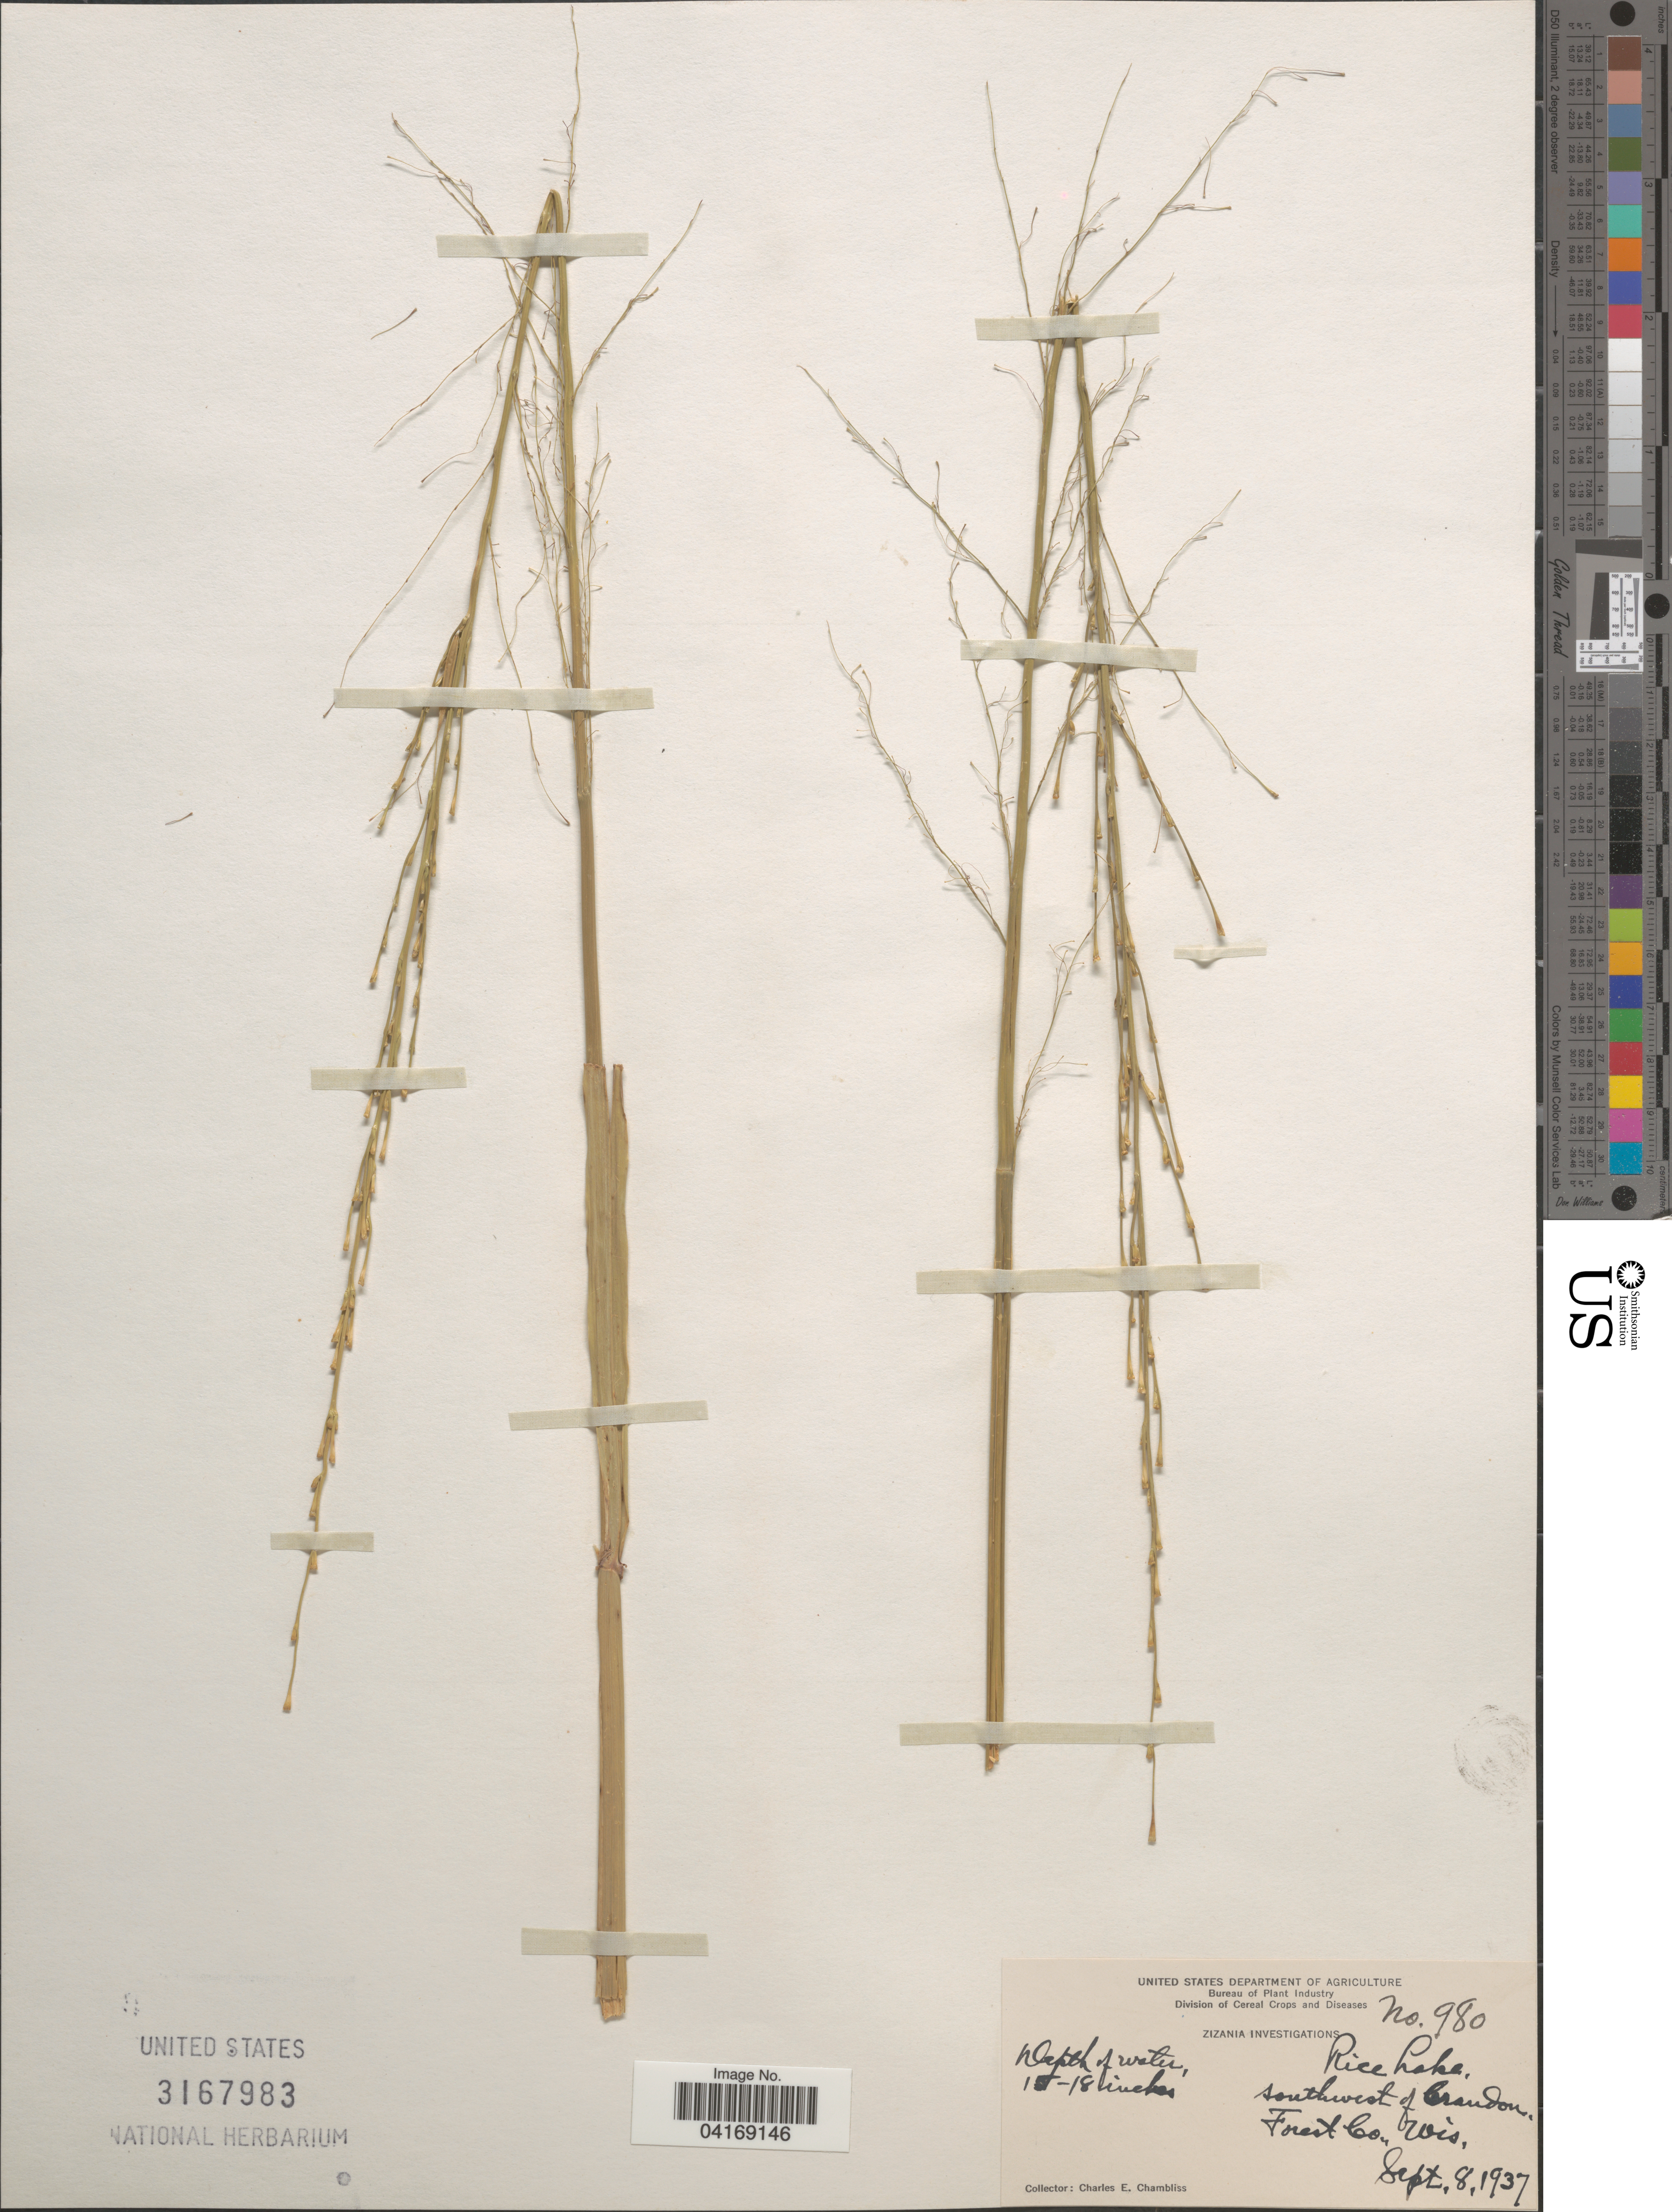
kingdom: Plantae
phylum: Tracheophyta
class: Liliopsida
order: Poales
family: Poaceae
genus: Zizania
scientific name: Zizania sp.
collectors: C. Chambliss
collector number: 980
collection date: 1937-09-08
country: United States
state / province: Wisconsin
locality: Rice Lake, southwest of Crandon, Forest Co.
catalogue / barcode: US 3167983